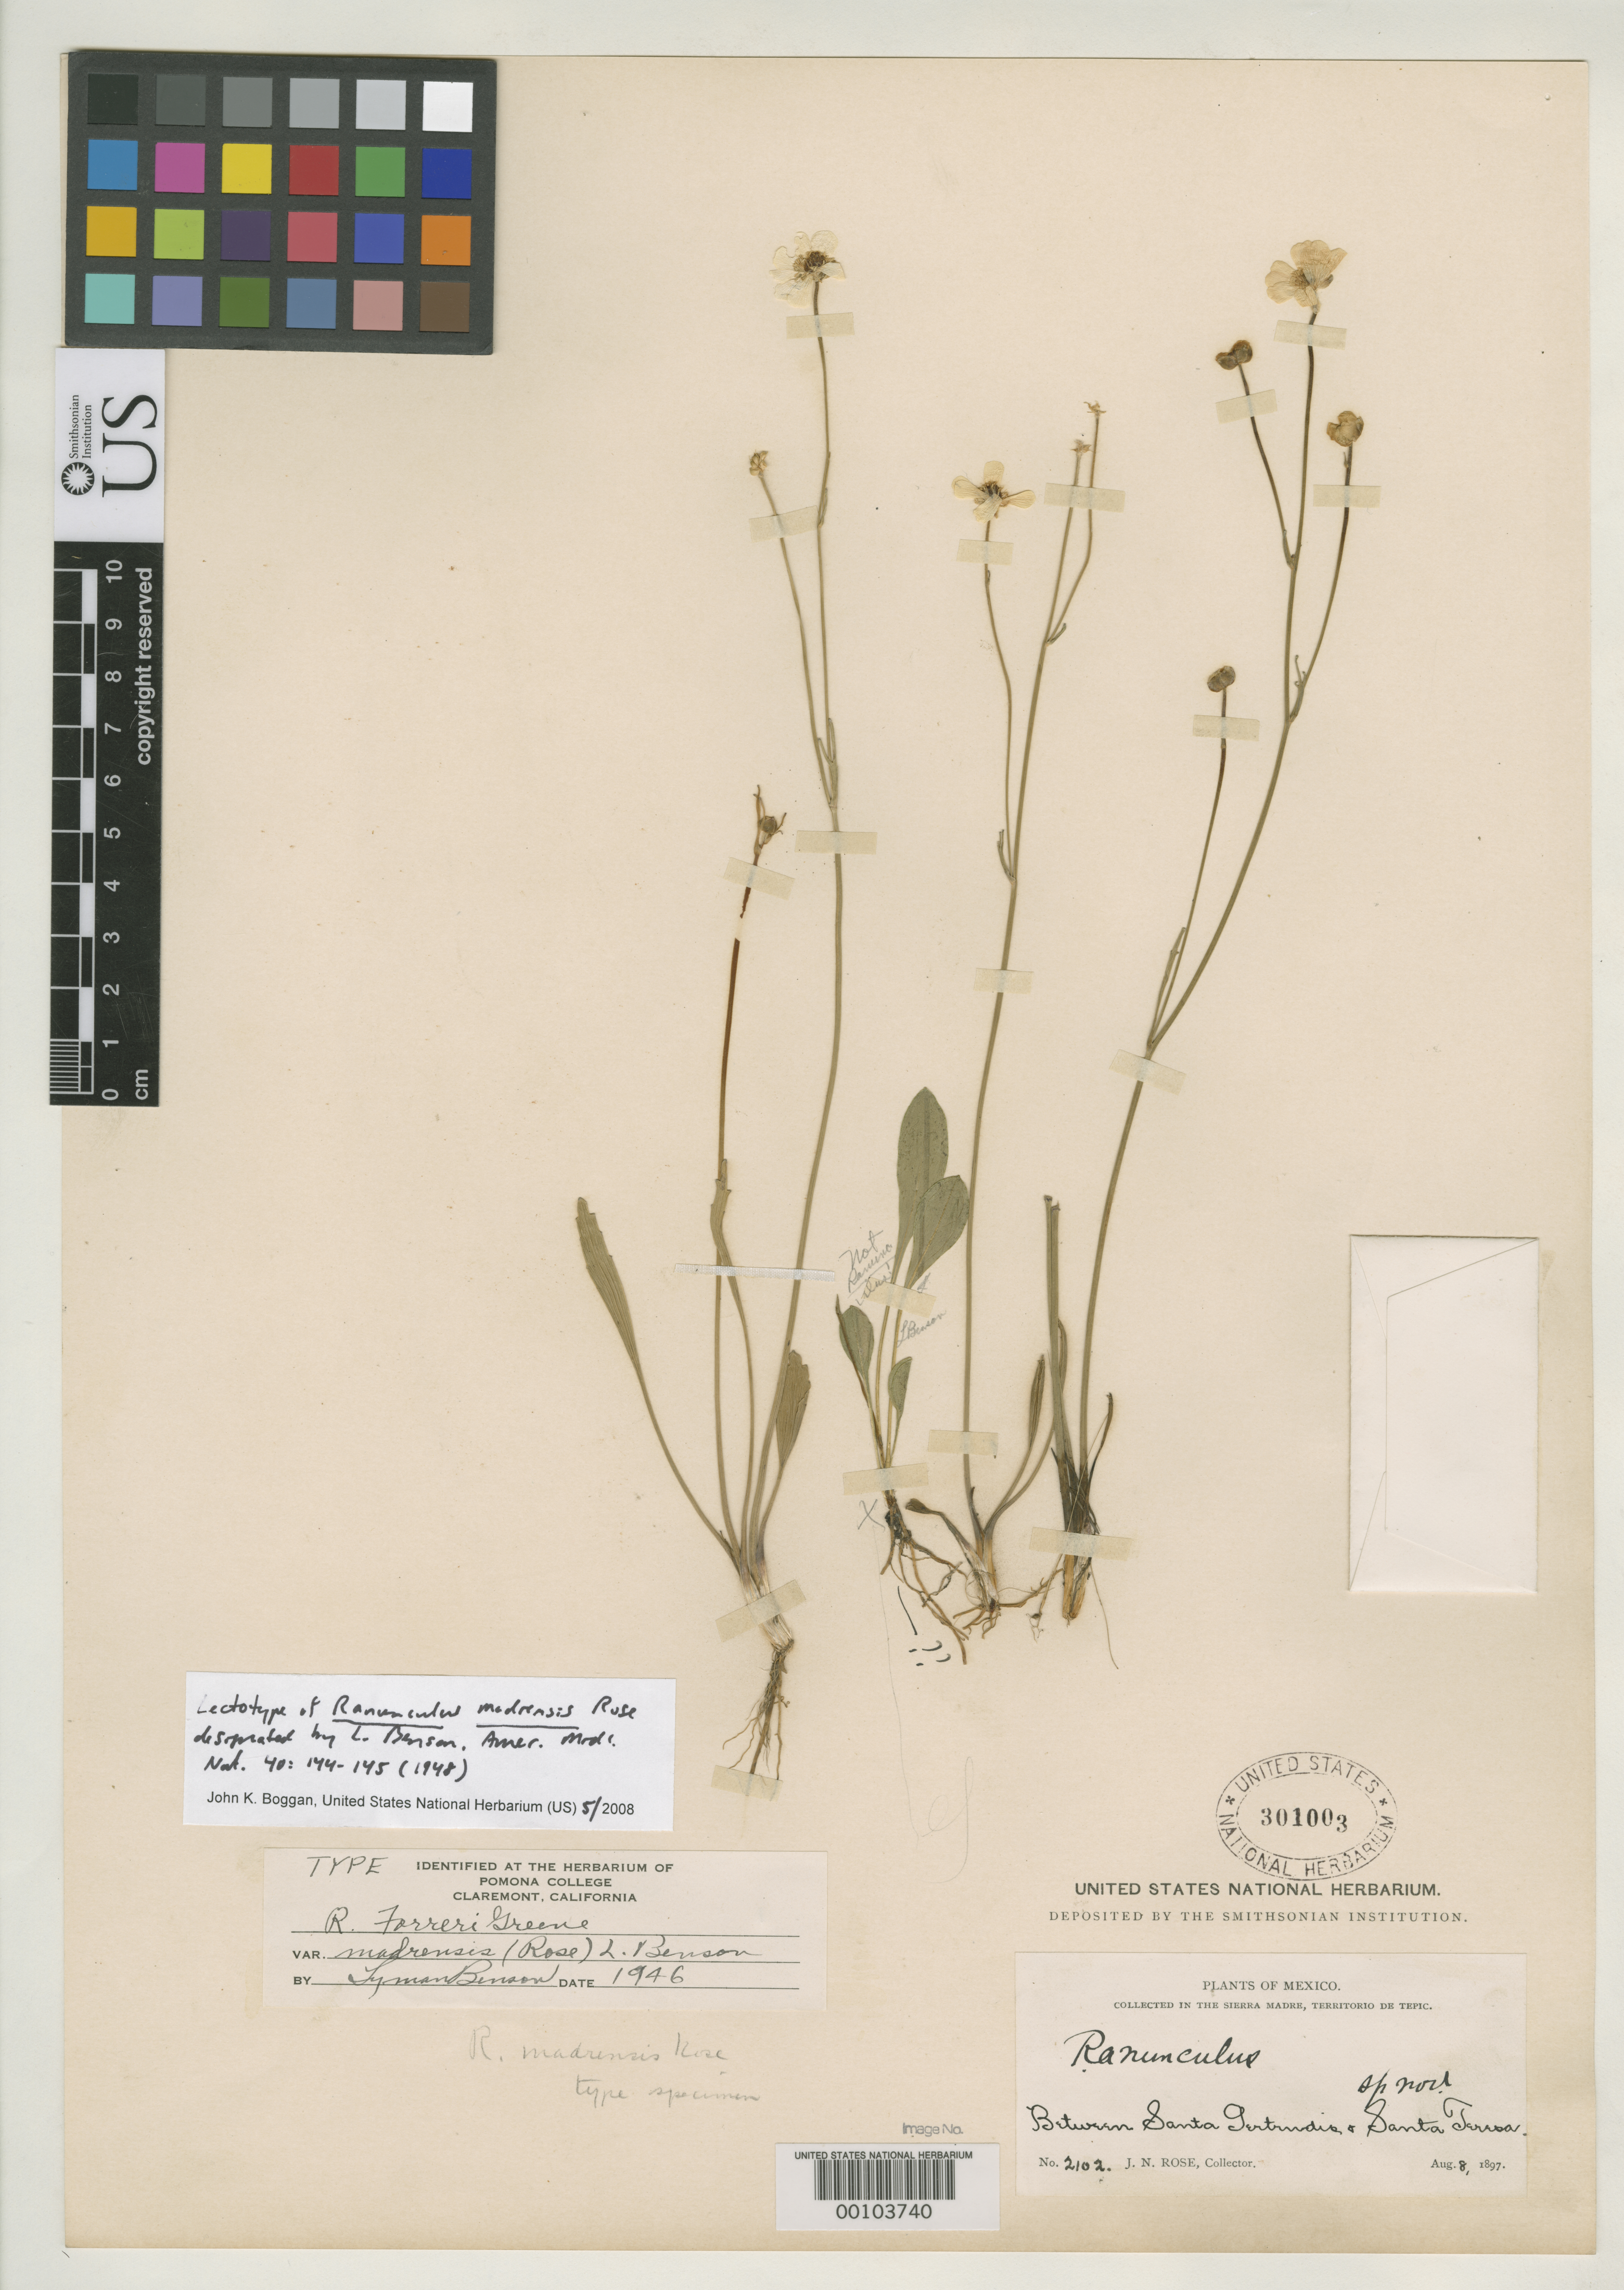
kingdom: Plantae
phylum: Tracheophyta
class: Magnoliopsida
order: Ranunculales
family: Ranunculaceae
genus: Ranunculus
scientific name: Ranunculus madrensis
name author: Rose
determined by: Benson, L. D., (POM), Pomona College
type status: Lectotype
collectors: J. N. Rose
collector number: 2102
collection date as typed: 08 Aug 1897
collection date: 1897-08-08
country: Mexico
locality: Sierra Madre, Territorio de Tepic. Between Santa Gertrudio & Santa Teresa.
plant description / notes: Another US sheet is annotated as lectotype, but this sheet was so designated in publication.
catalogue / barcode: US 301003